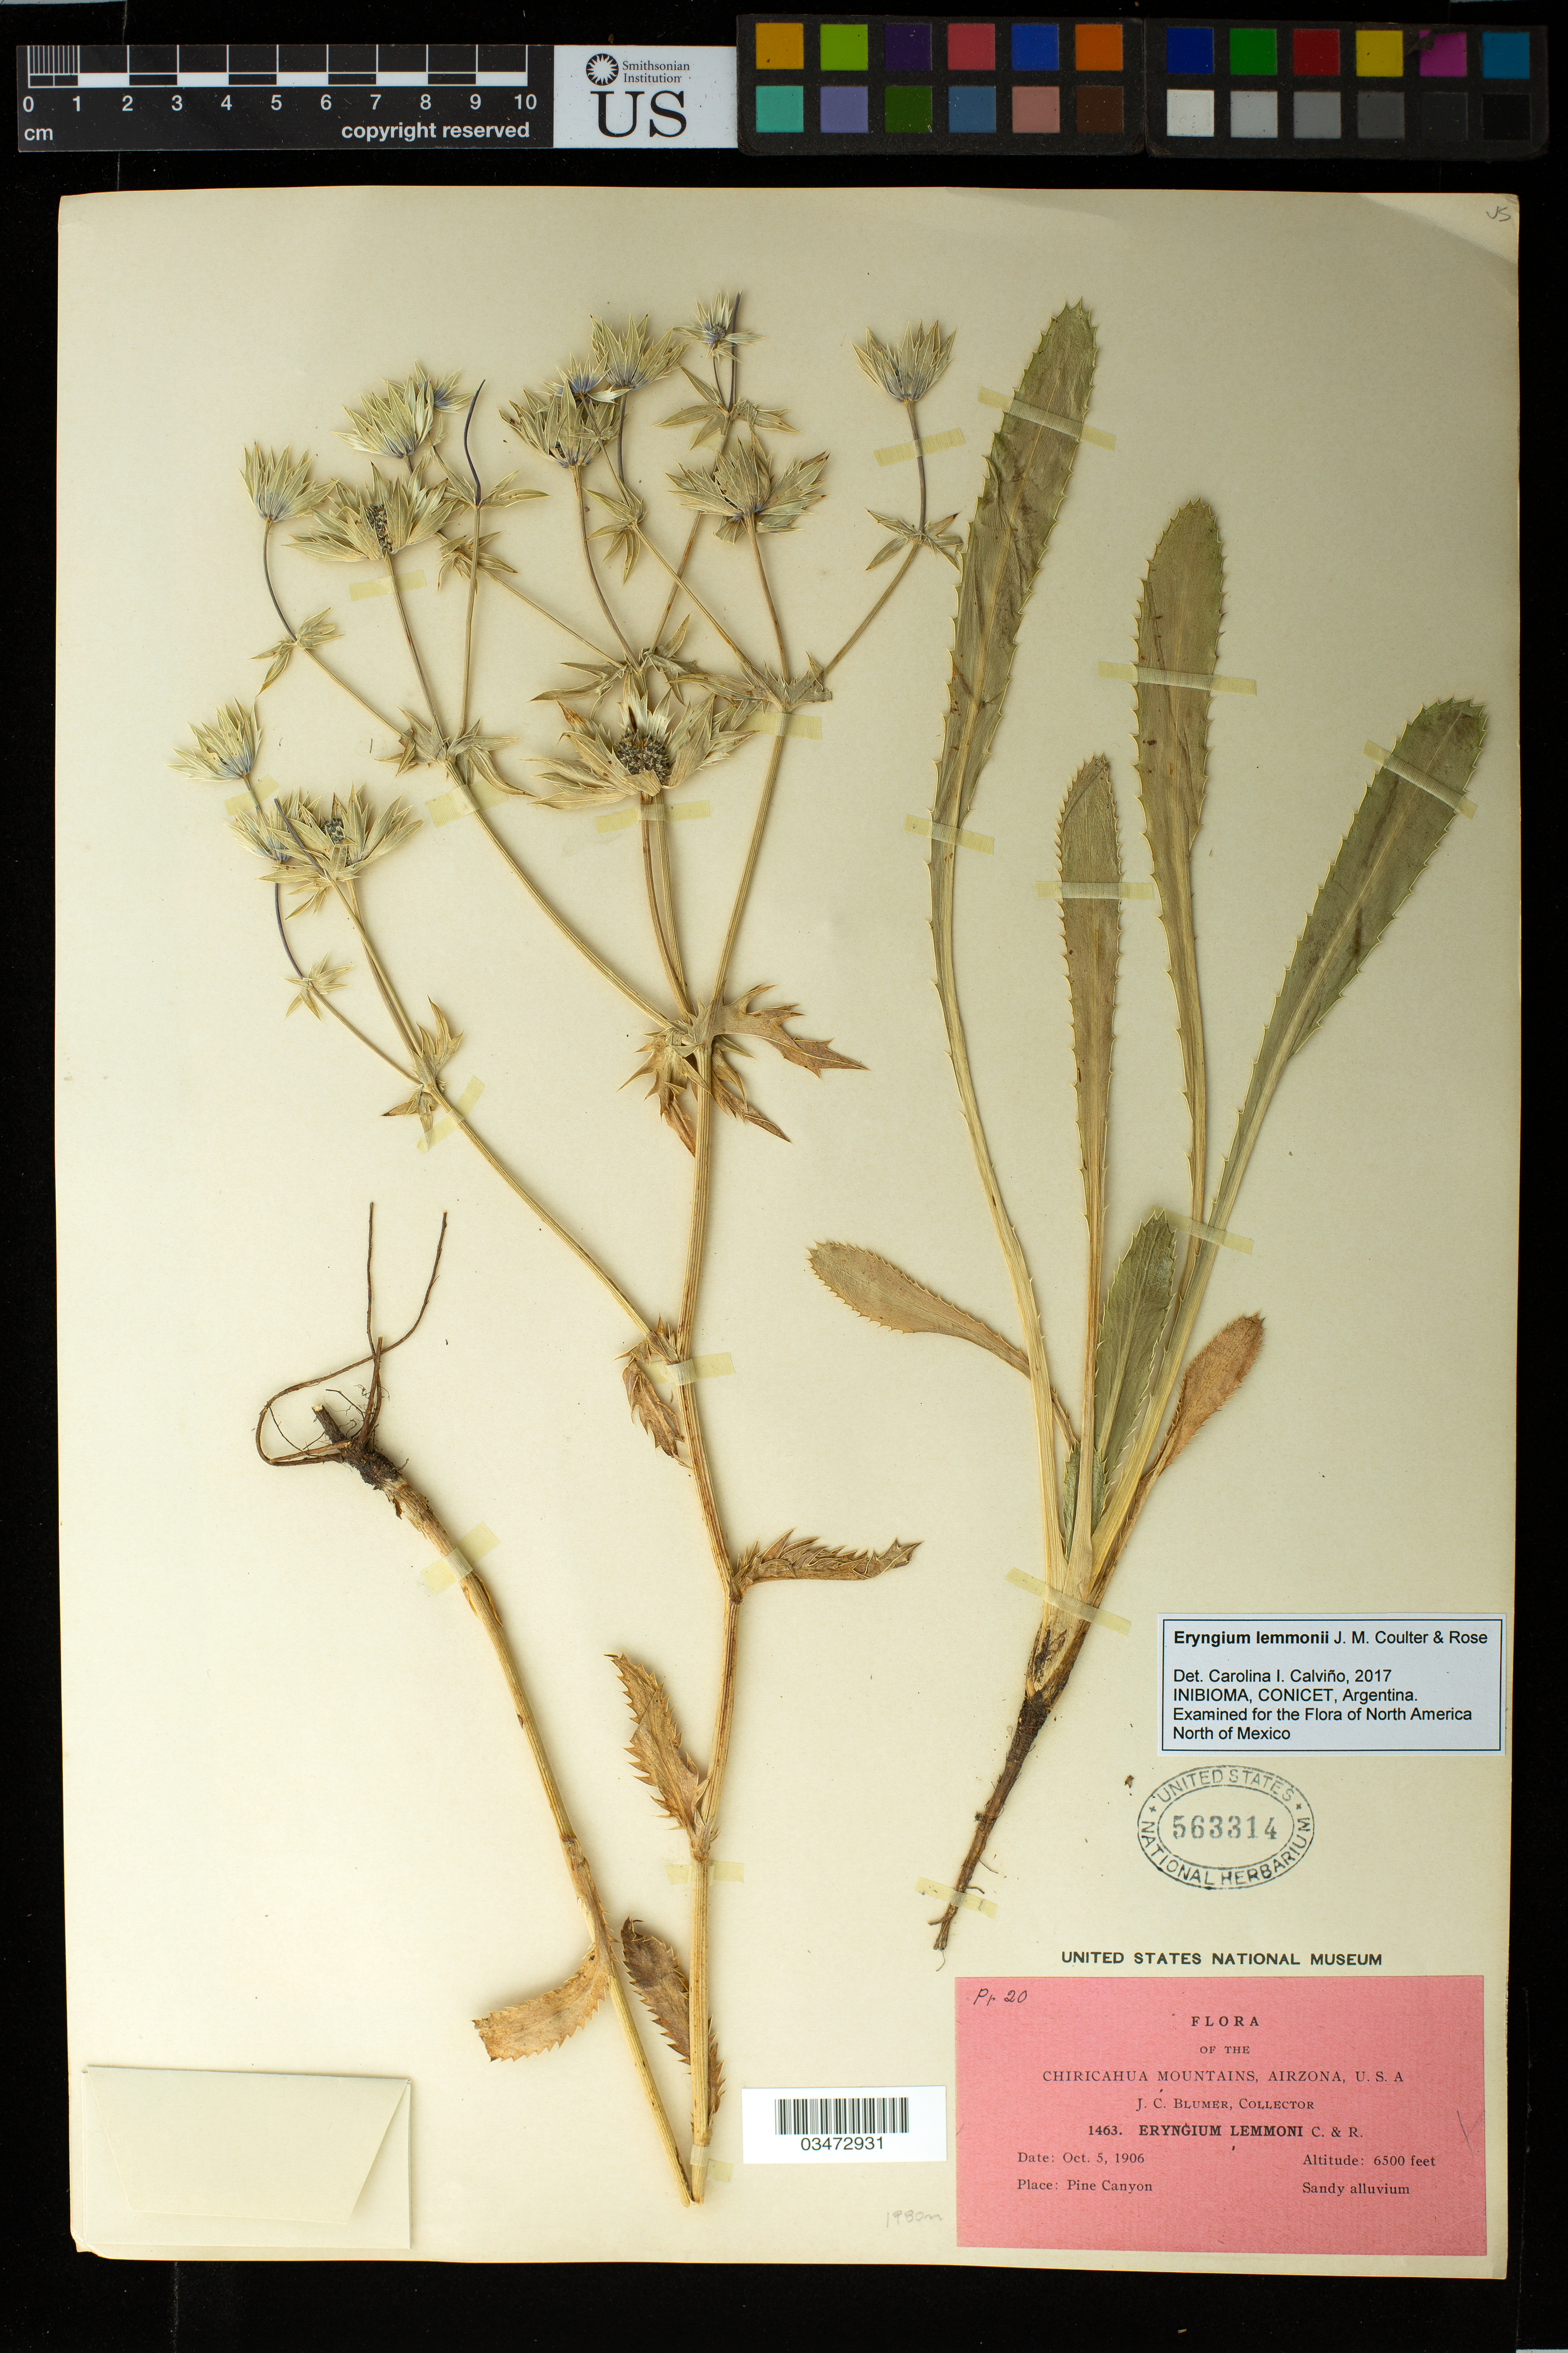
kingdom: Plantae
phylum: Tracheophyta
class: Magnoliopsida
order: Apiales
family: Apiaceae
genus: Eryngium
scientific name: Eryngium lemmonii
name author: J.M. Coult. & Rose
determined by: Calviño, C. I.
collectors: J. C. Blumer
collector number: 1463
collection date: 1906-10-05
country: United States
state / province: Arizona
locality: Chiricahua Mountains, Pine Canyon.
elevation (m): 1981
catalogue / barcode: US 563314